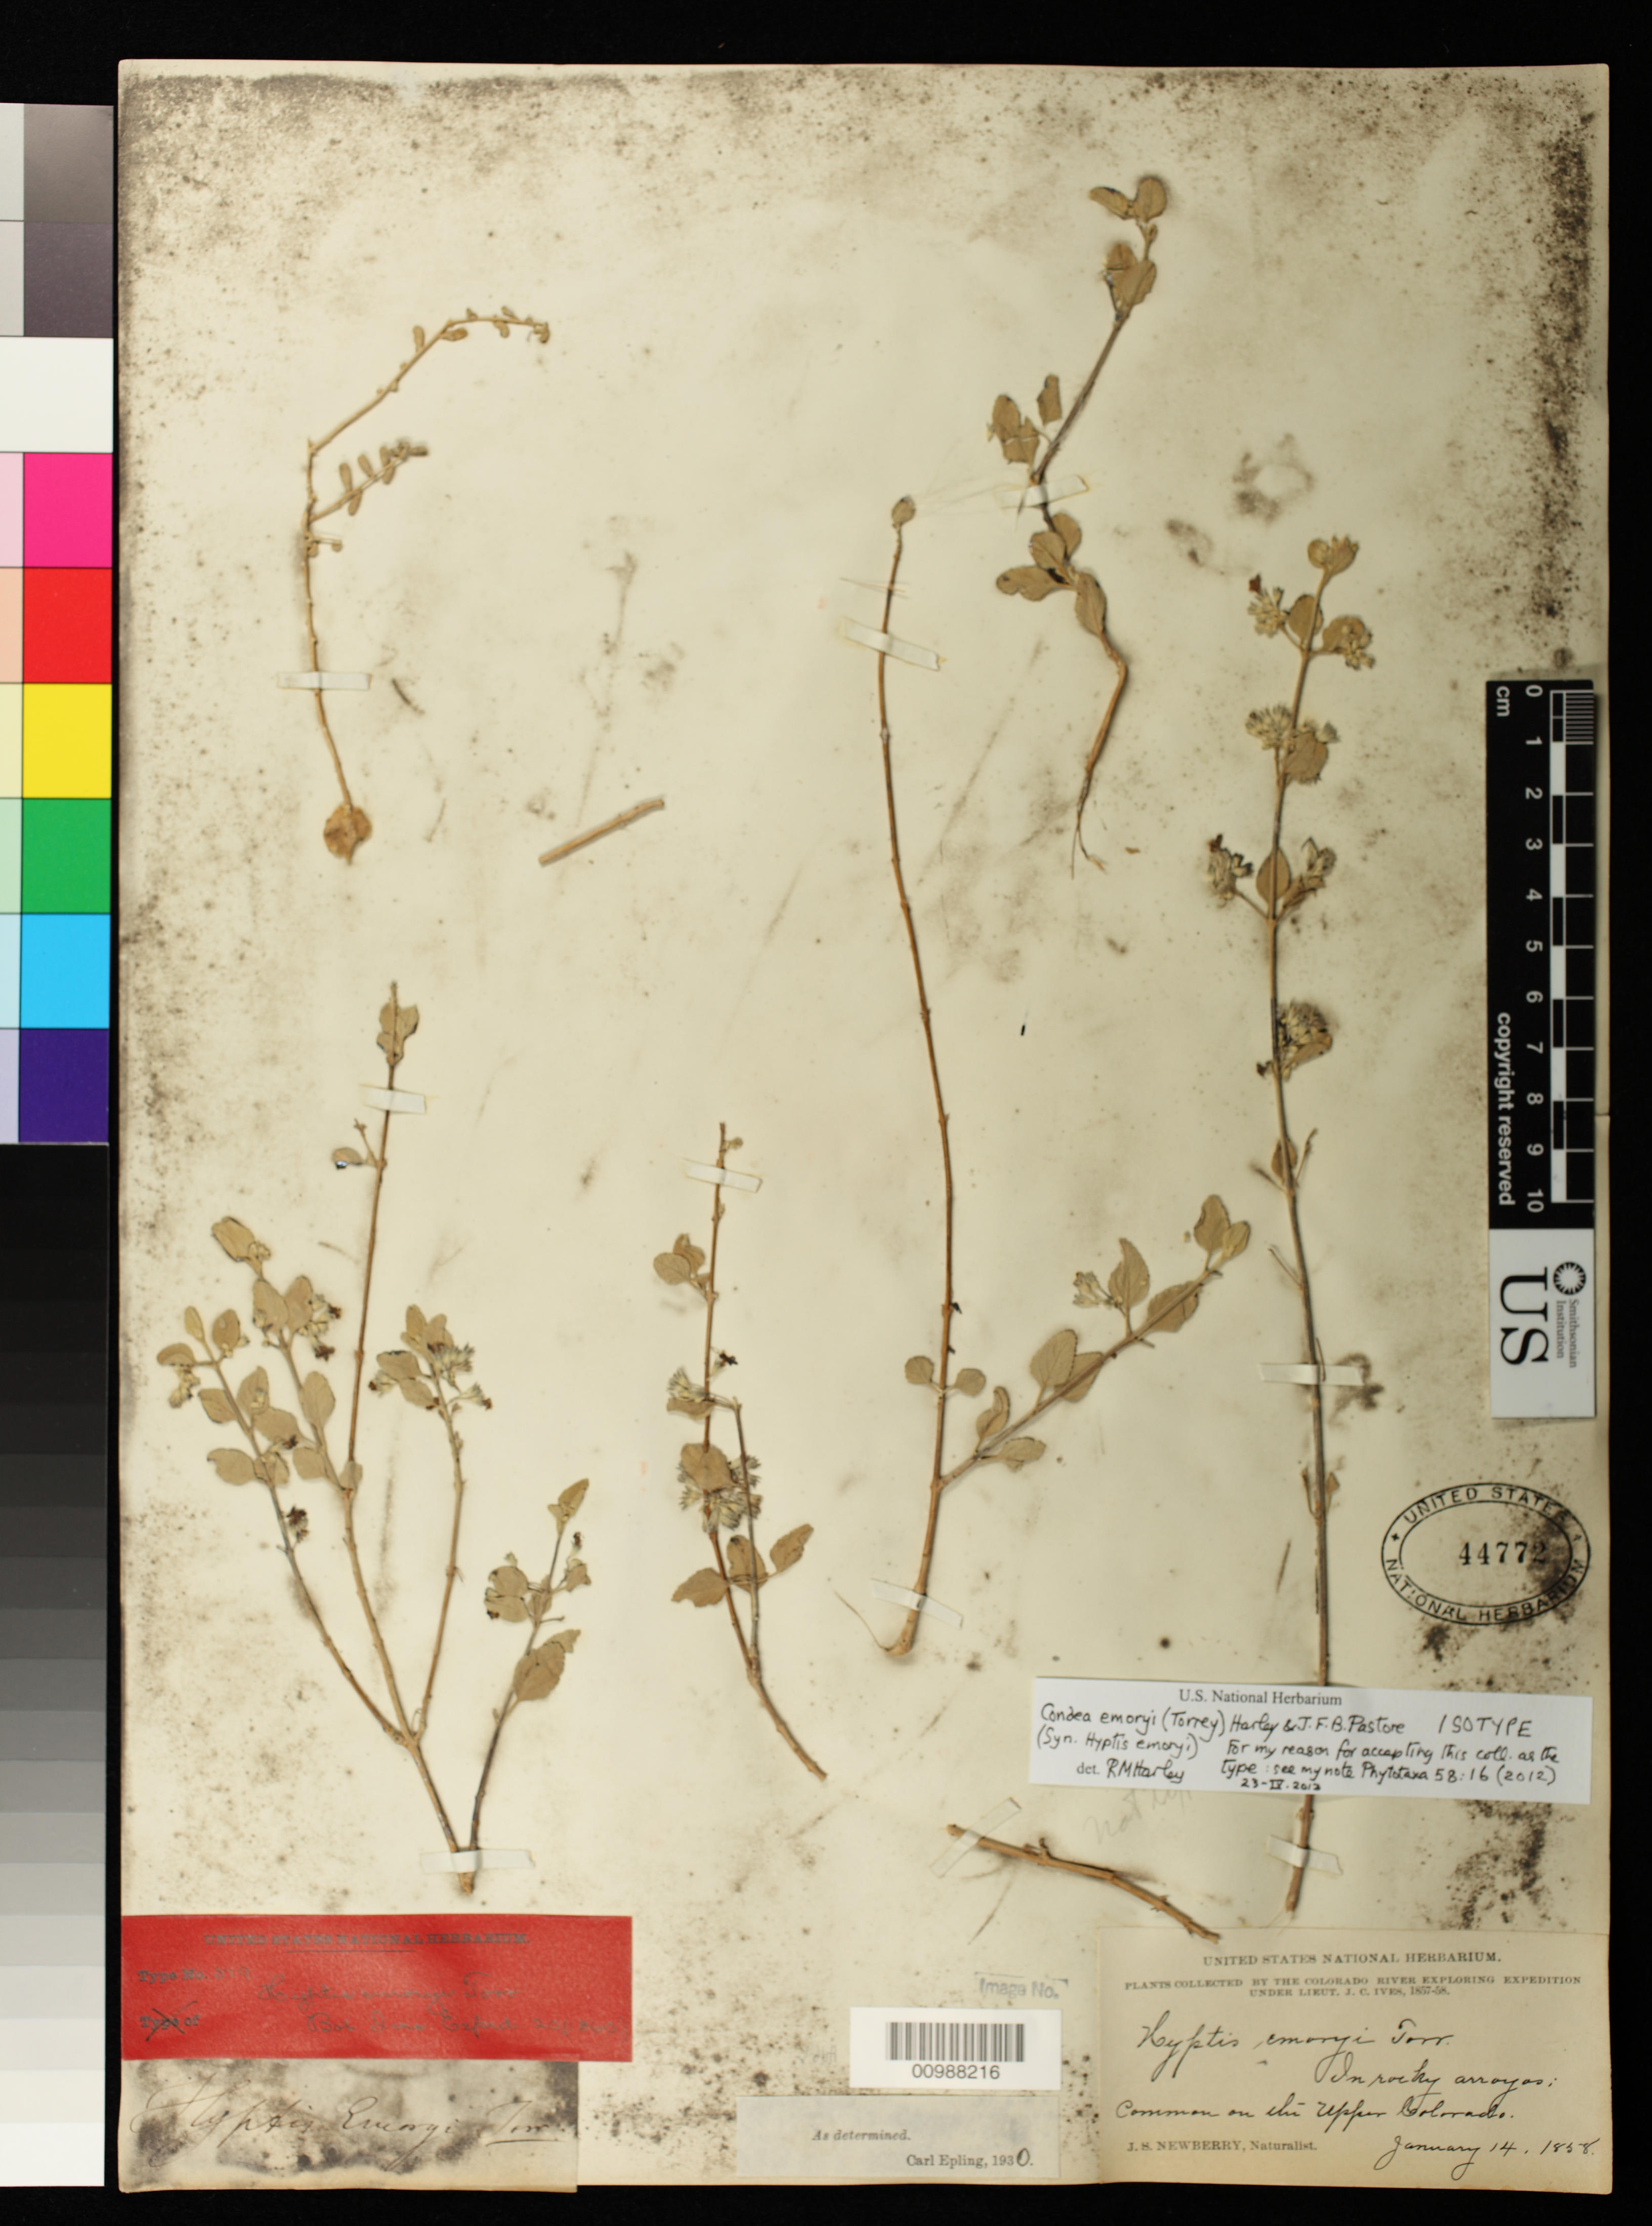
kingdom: Plantae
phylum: Tracheophyta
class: Magnoliopsida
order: Lamiales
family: Lamiaceae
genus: Hyptis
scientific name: Hyptis emoryi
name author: Torr. in Ives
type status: Syntype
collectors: J. S. Newberry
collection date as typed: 14 Jan 1858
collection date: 1858-01-14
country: United States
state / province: Arizona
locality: Common in upper Colorado River. Colorado River Eploring Expedition under Lieut. J. C. Ives, 1857-1858.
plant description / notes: Protologue refers to several earlier collections; specimen annotated by R.M. Harley (2013) as "isotype", referring to Phytotaxa 58: 16 (2012).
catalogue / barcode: US 44772